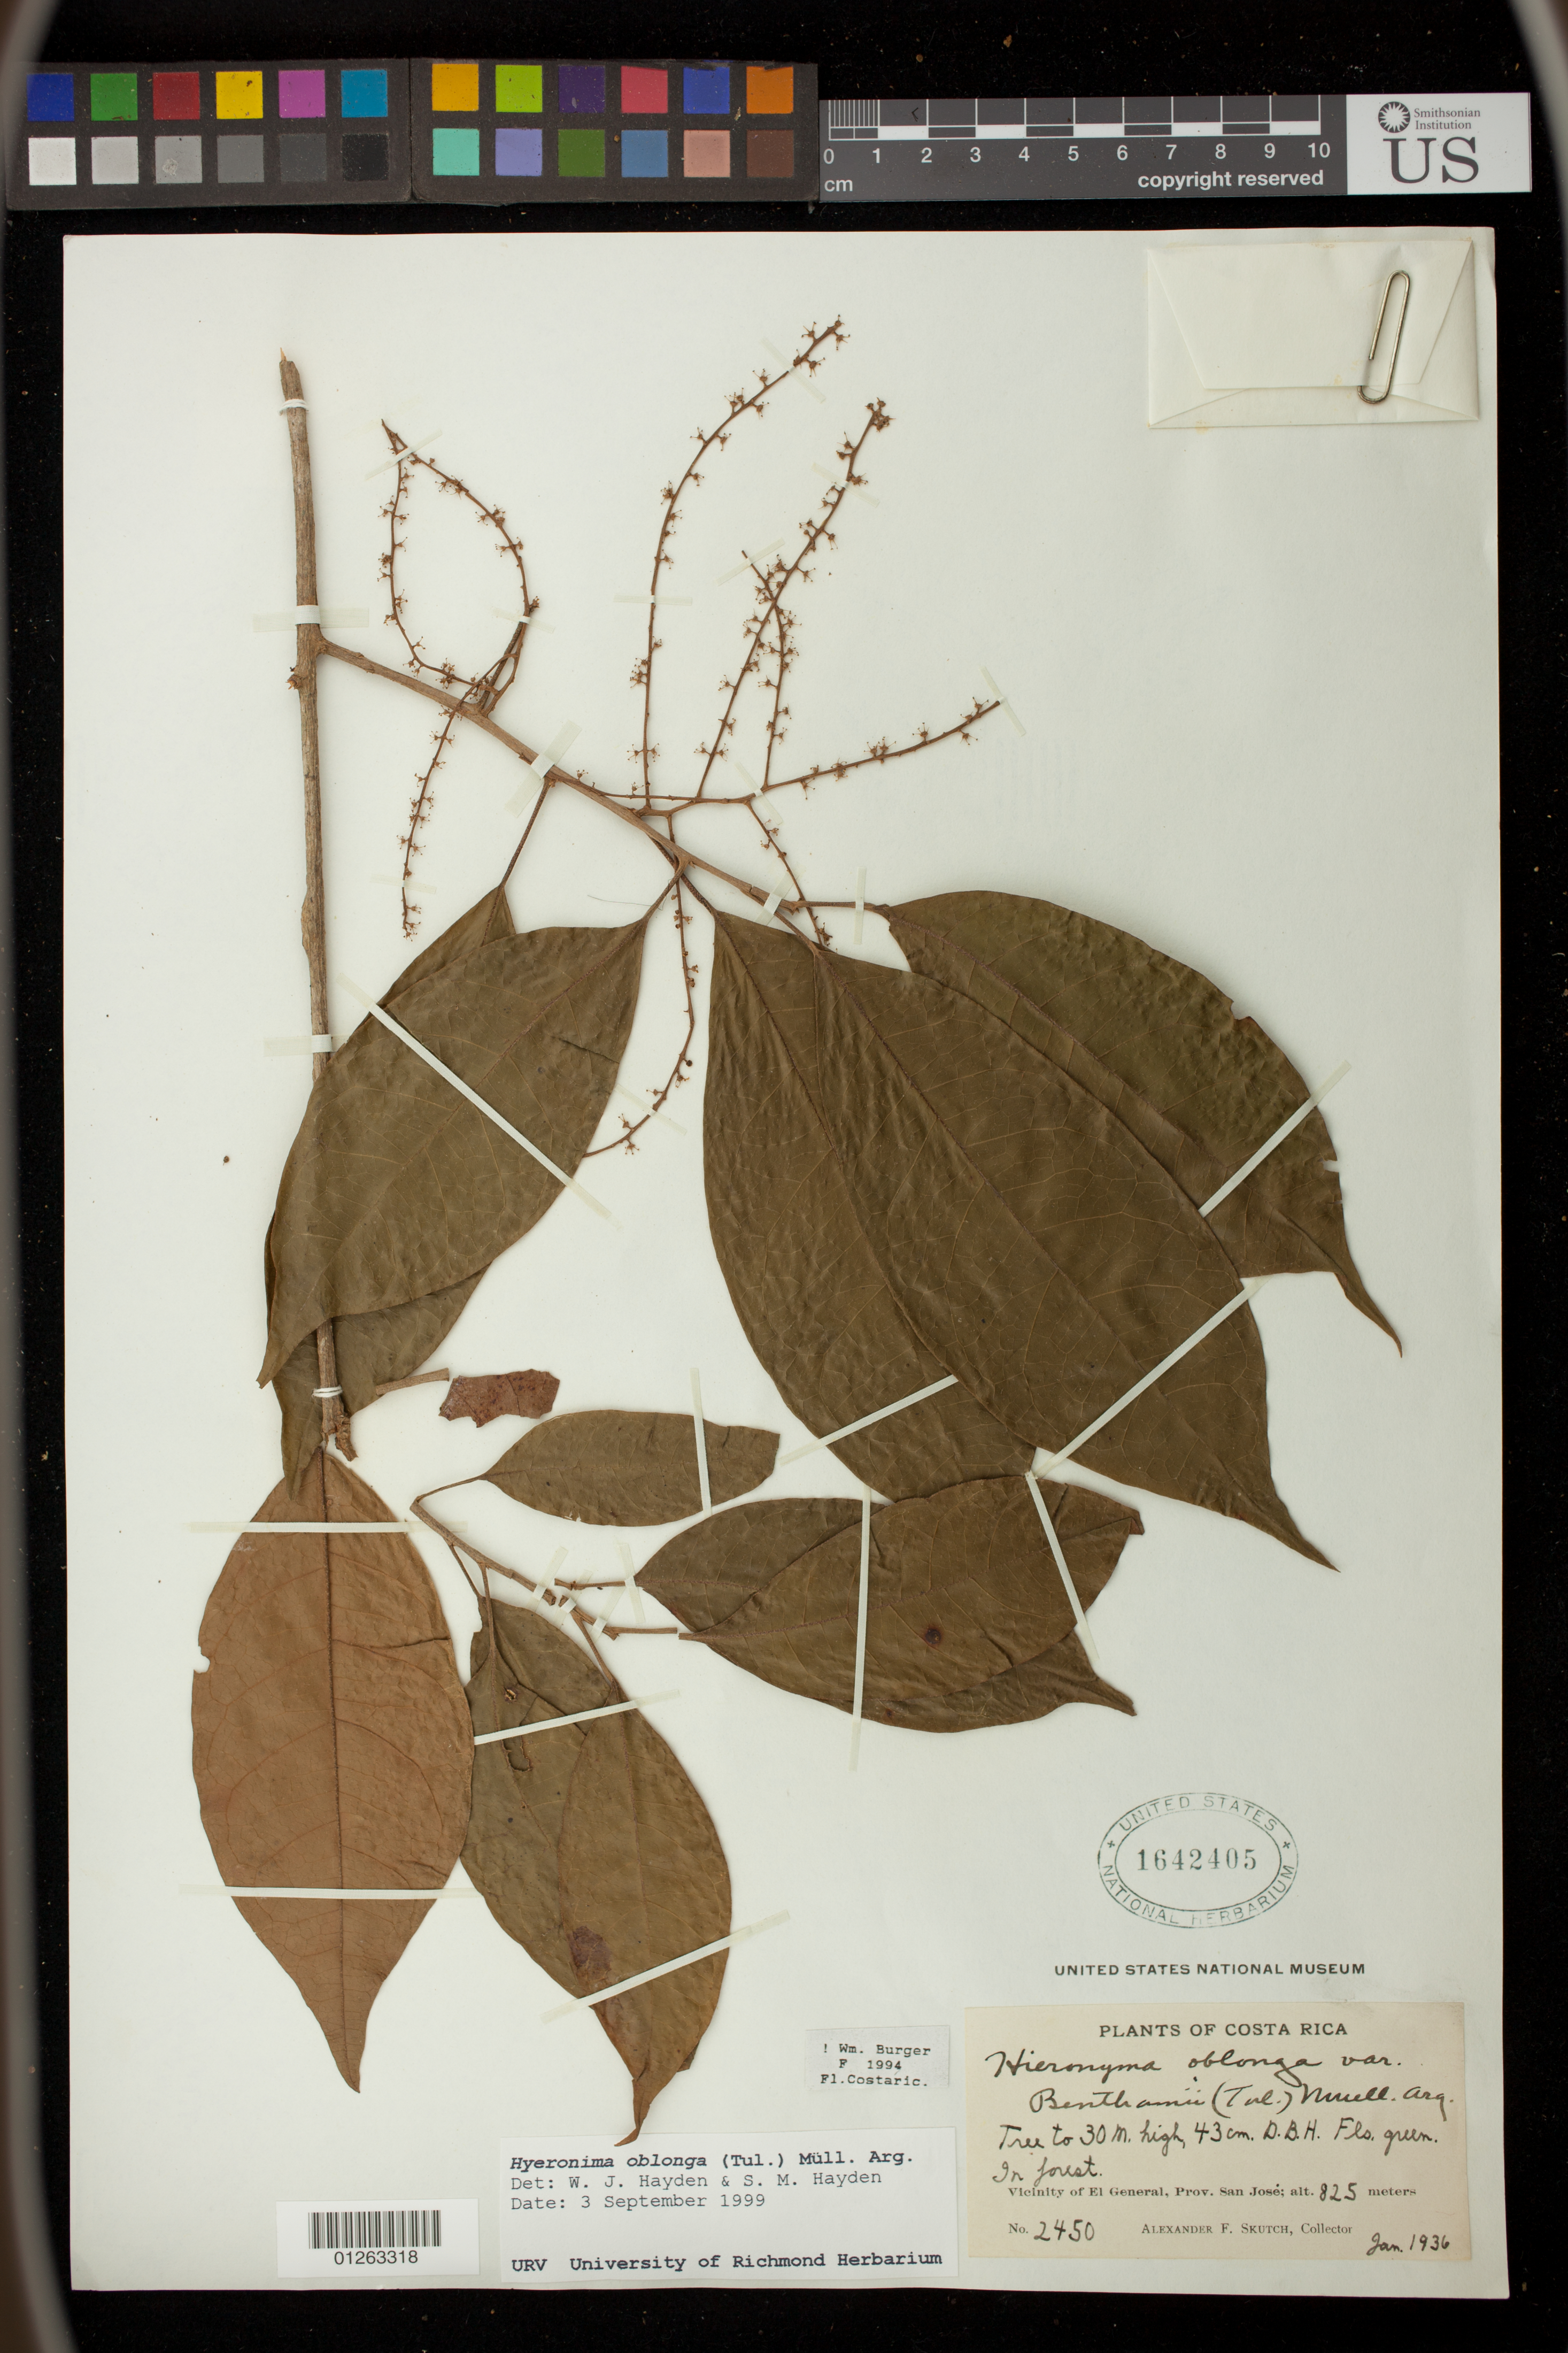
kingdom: Plantae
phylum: Tracheophyta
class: Magnoliopsida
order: Malpighiales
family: Phyllanthaceae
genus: Hieronyma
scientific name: Hieronyma oblonga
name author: (Tul.) Müll. Arg.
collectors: A. F. Skutch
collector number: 2450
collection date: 1936-01-01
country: Costa Rica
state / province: San José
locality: Vicinity of El General, in forest.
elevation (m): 821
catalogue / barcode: US 1642405